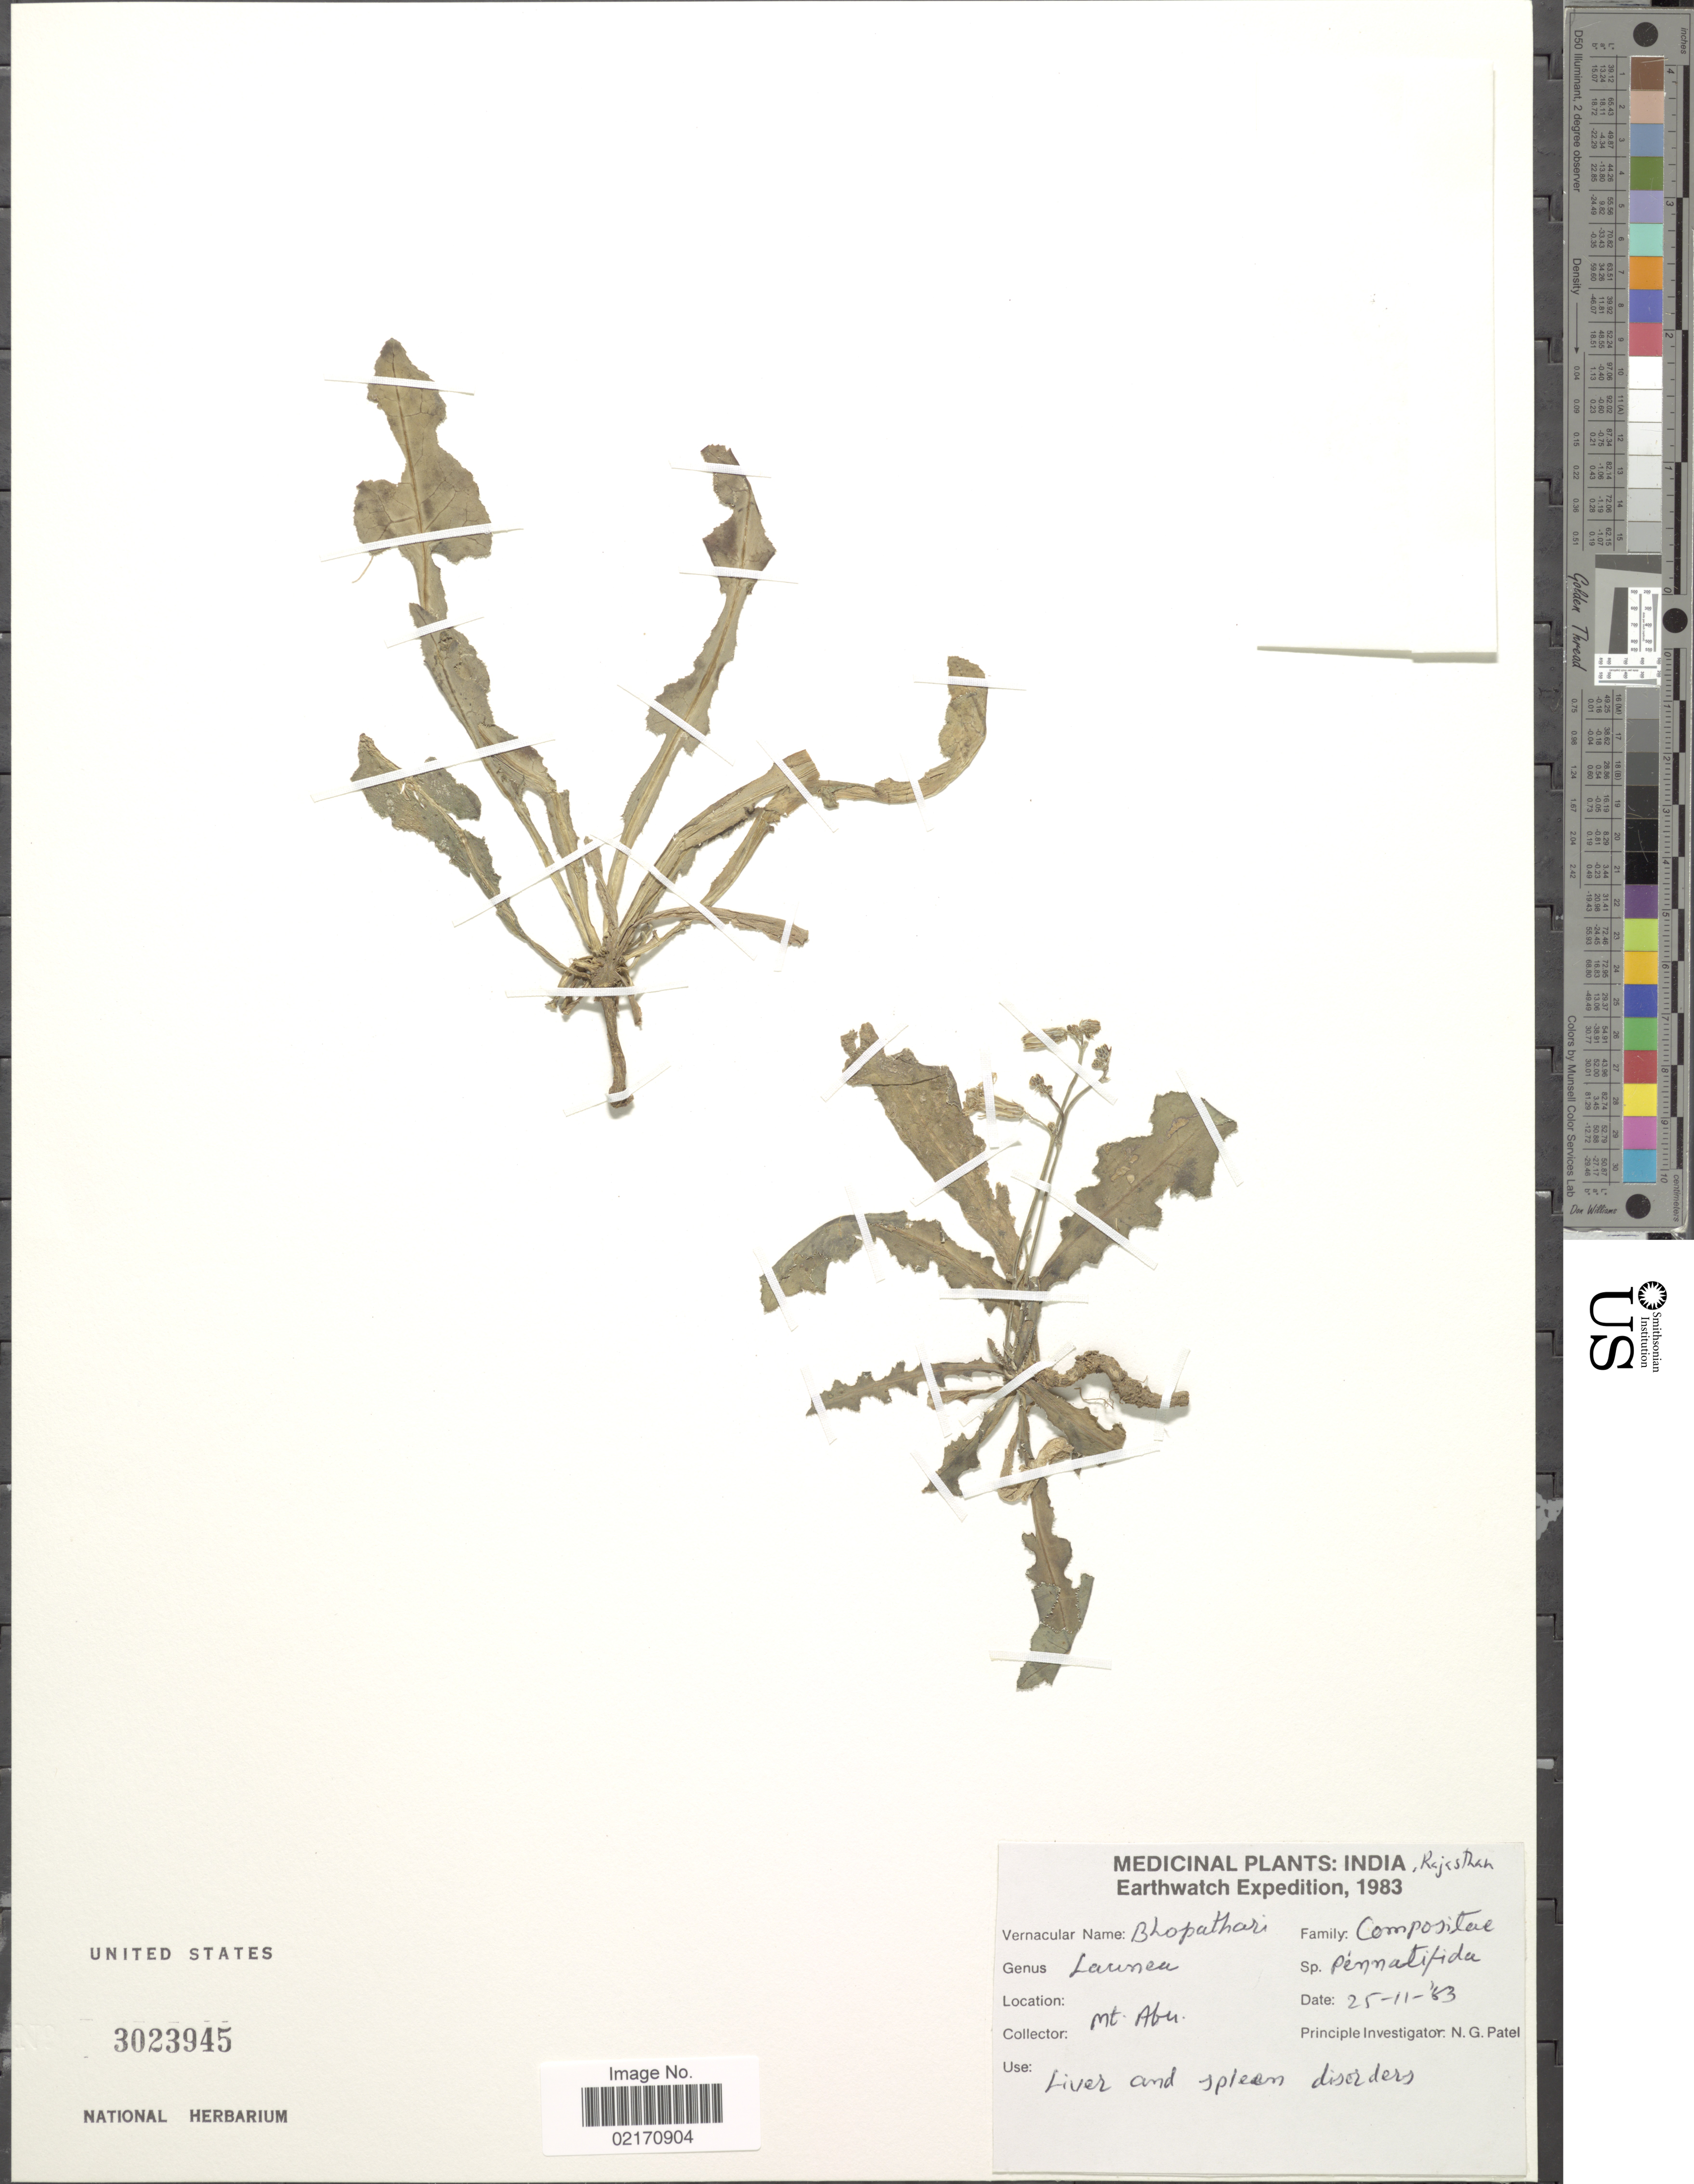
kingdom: Plantae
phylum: Tracheophyta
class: Magnoliopsida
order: Asterales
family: Asteraceae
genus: Launaea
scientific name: Launaea sarmentosa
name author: (Willd.) Kuntze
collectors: Earthwatch Volunteers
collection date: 1983-11-25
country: India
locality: Rajasthan, Mt. Abu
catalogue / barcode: US 3023945